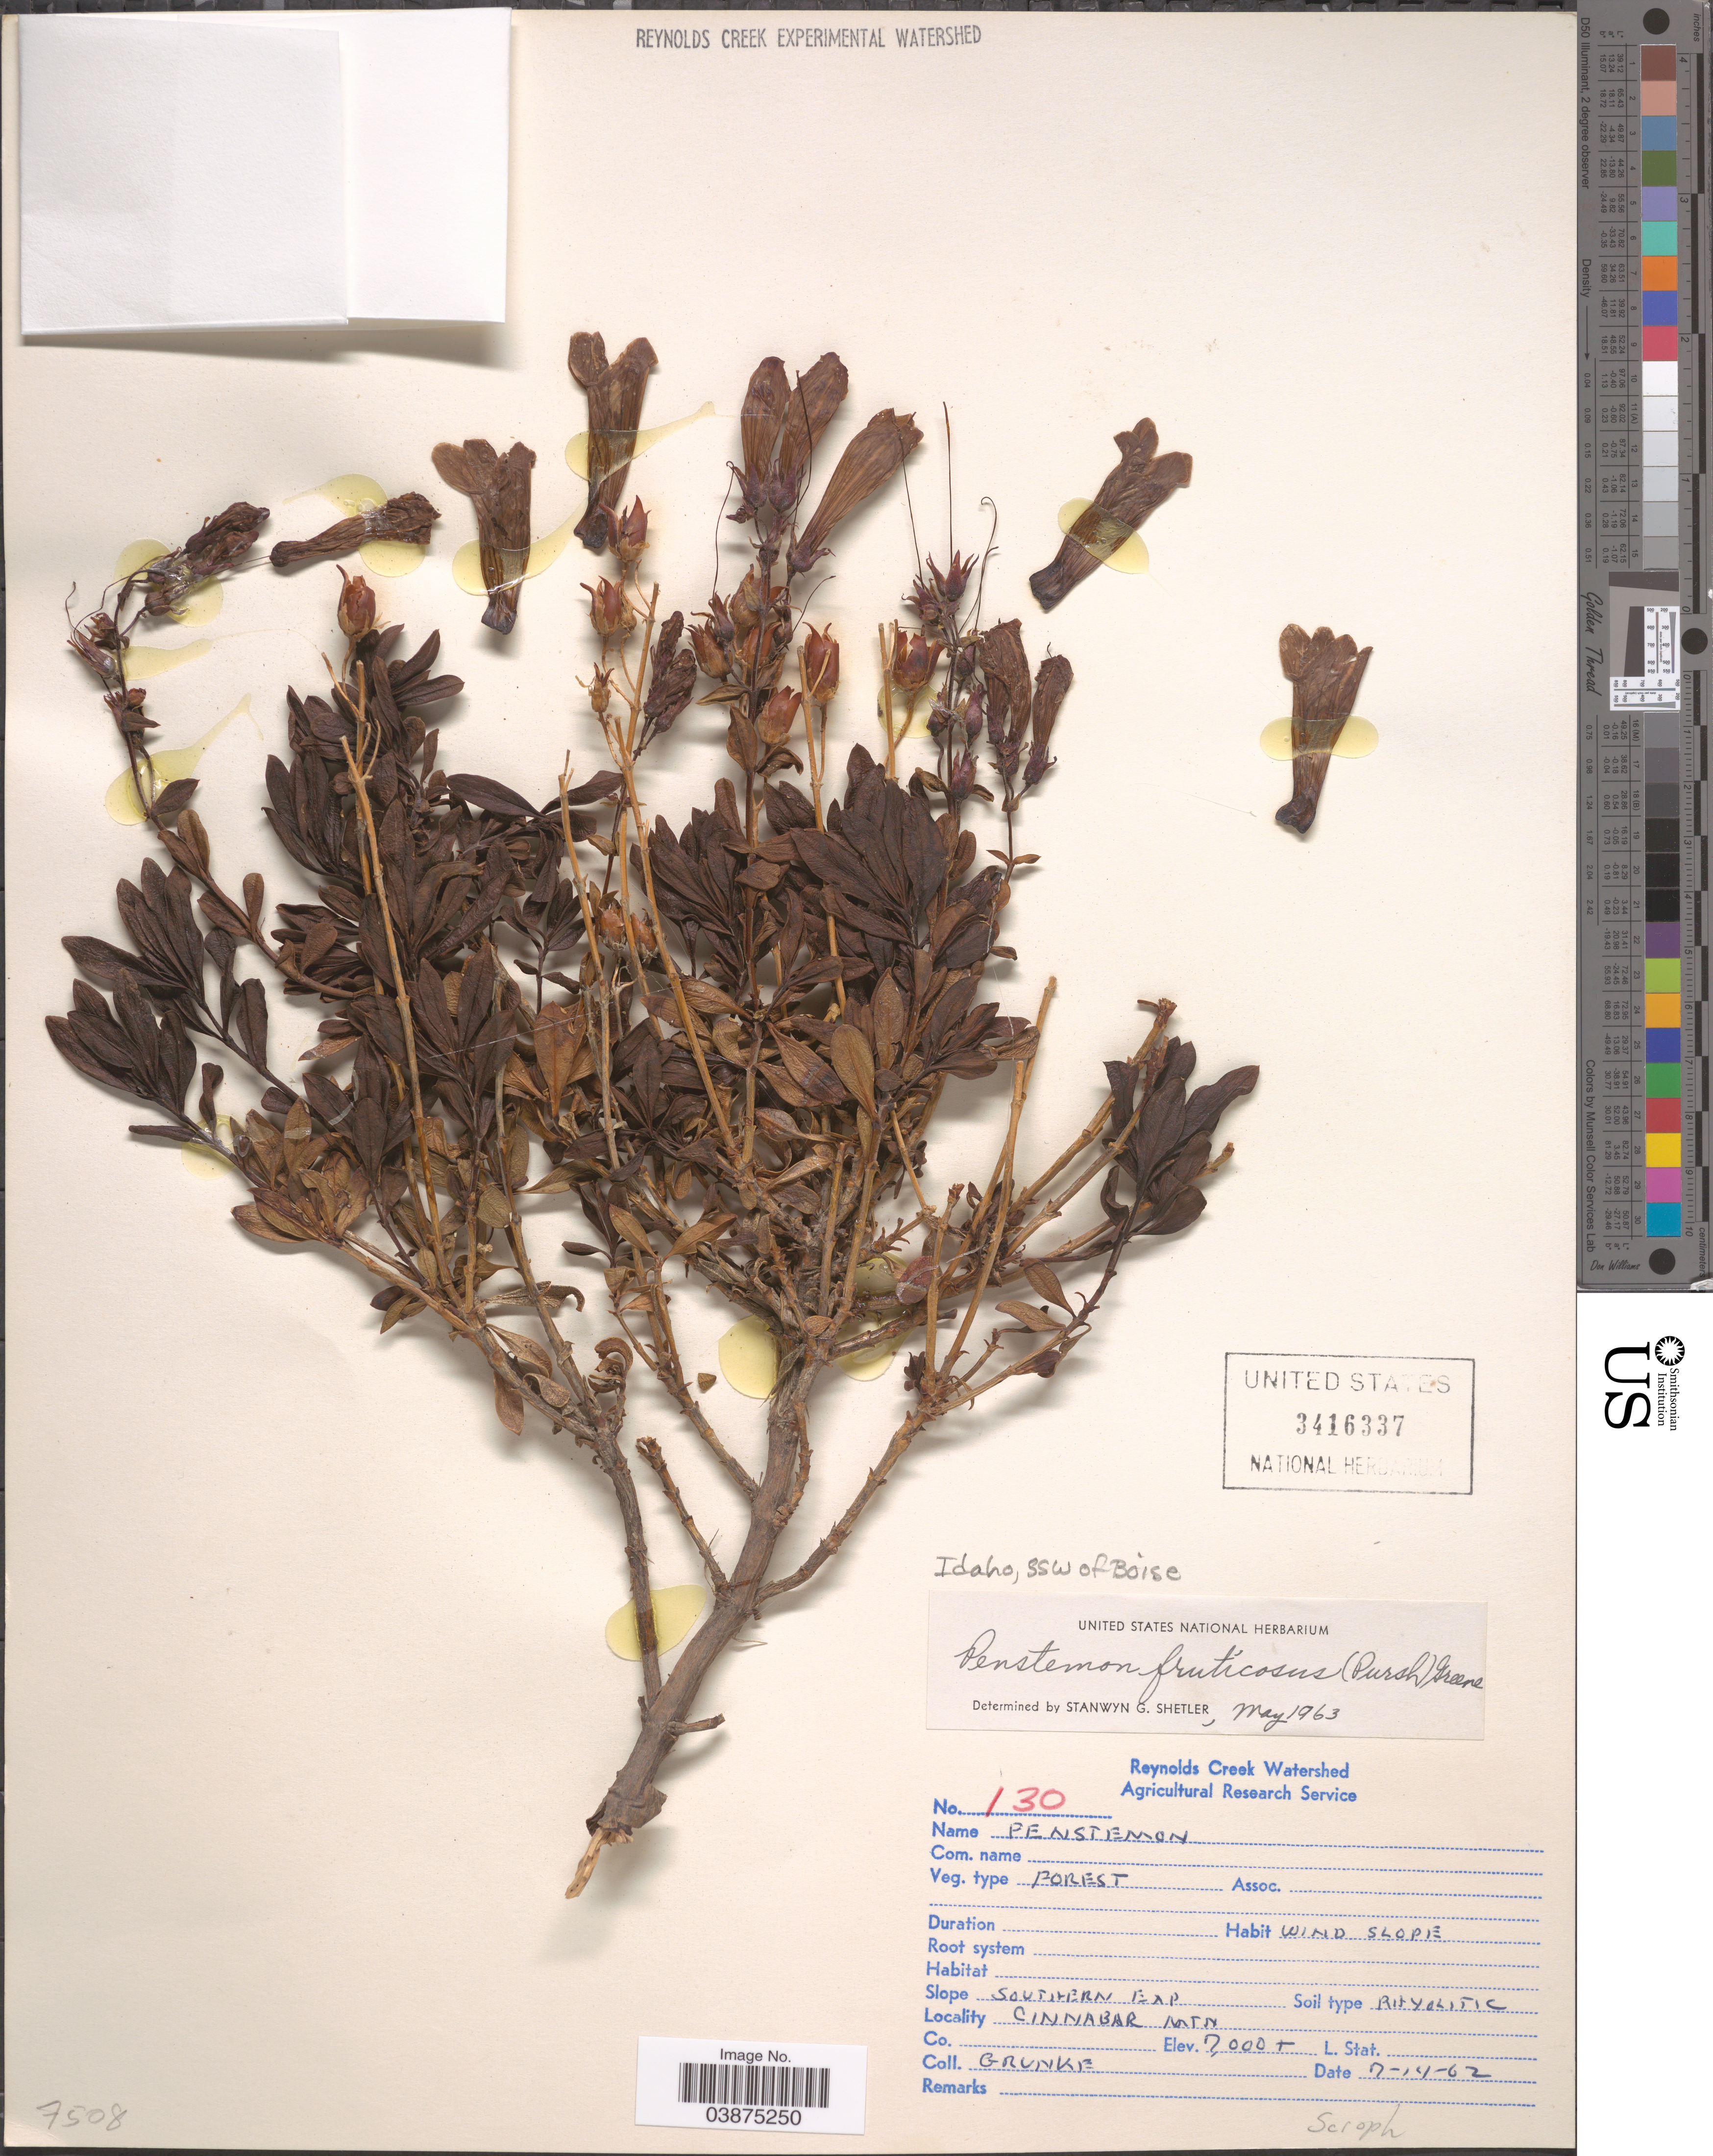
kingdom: Plantae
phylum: Tracheophyta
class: Magnoliopsida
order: Lamiales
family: Plantaginaceae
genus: Penstemon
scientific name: Penstemon fruticosus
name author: (Pursh) Greene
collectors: Grunke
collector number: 130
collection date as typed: Transcribed d/m/y: 14/7/62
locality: Reynolds Creek Watershed. Slope Southern End. Cinnabar Mtn.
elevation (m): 2134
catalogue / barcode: US 3416337